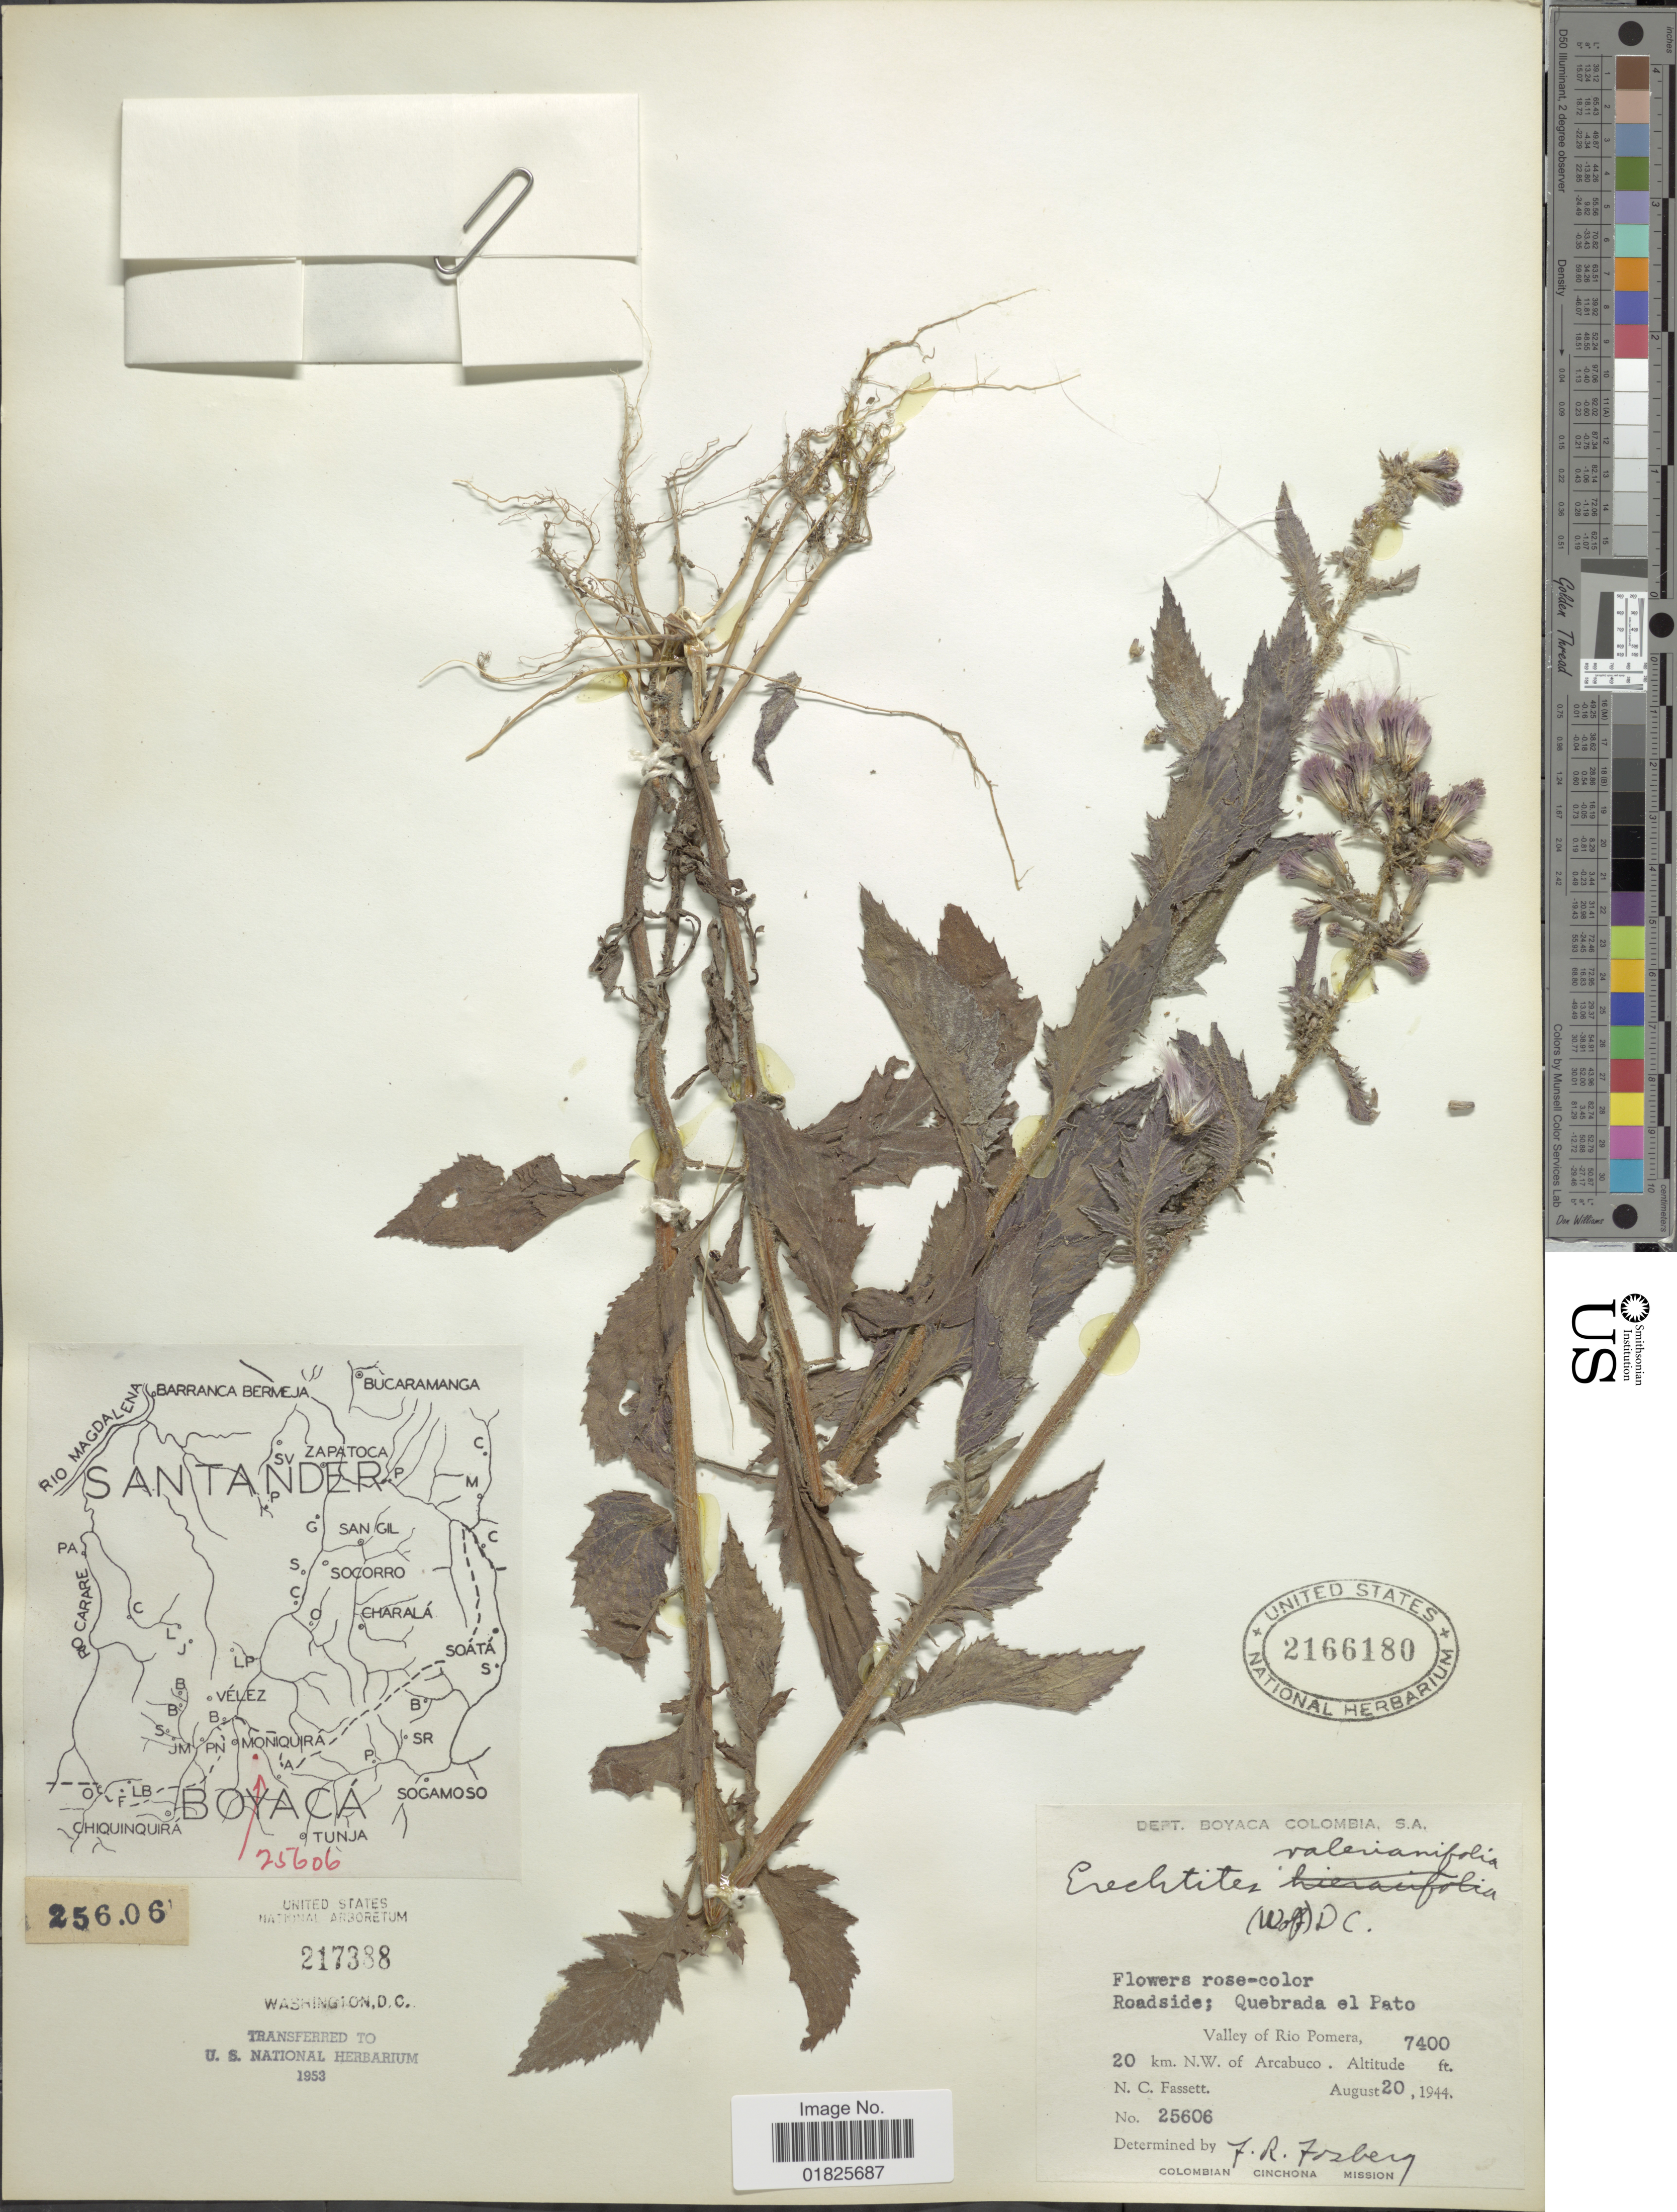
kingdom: Plantae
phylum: Tracheophyta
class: Magnoliopsida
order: Asterales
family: Asteraceae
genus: Erechtites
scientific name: Erechtites valerianifolius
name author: (Link ex Spreng.) DC.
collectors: N. C. Fassett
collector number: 25606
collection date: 1944-08-20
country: Colombia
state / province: Boyacá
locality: Quebrada el Pato. Valley of Rio Pomera. 20 km N.W. of Arcabuco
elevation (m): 2256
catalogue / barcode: US 2166180